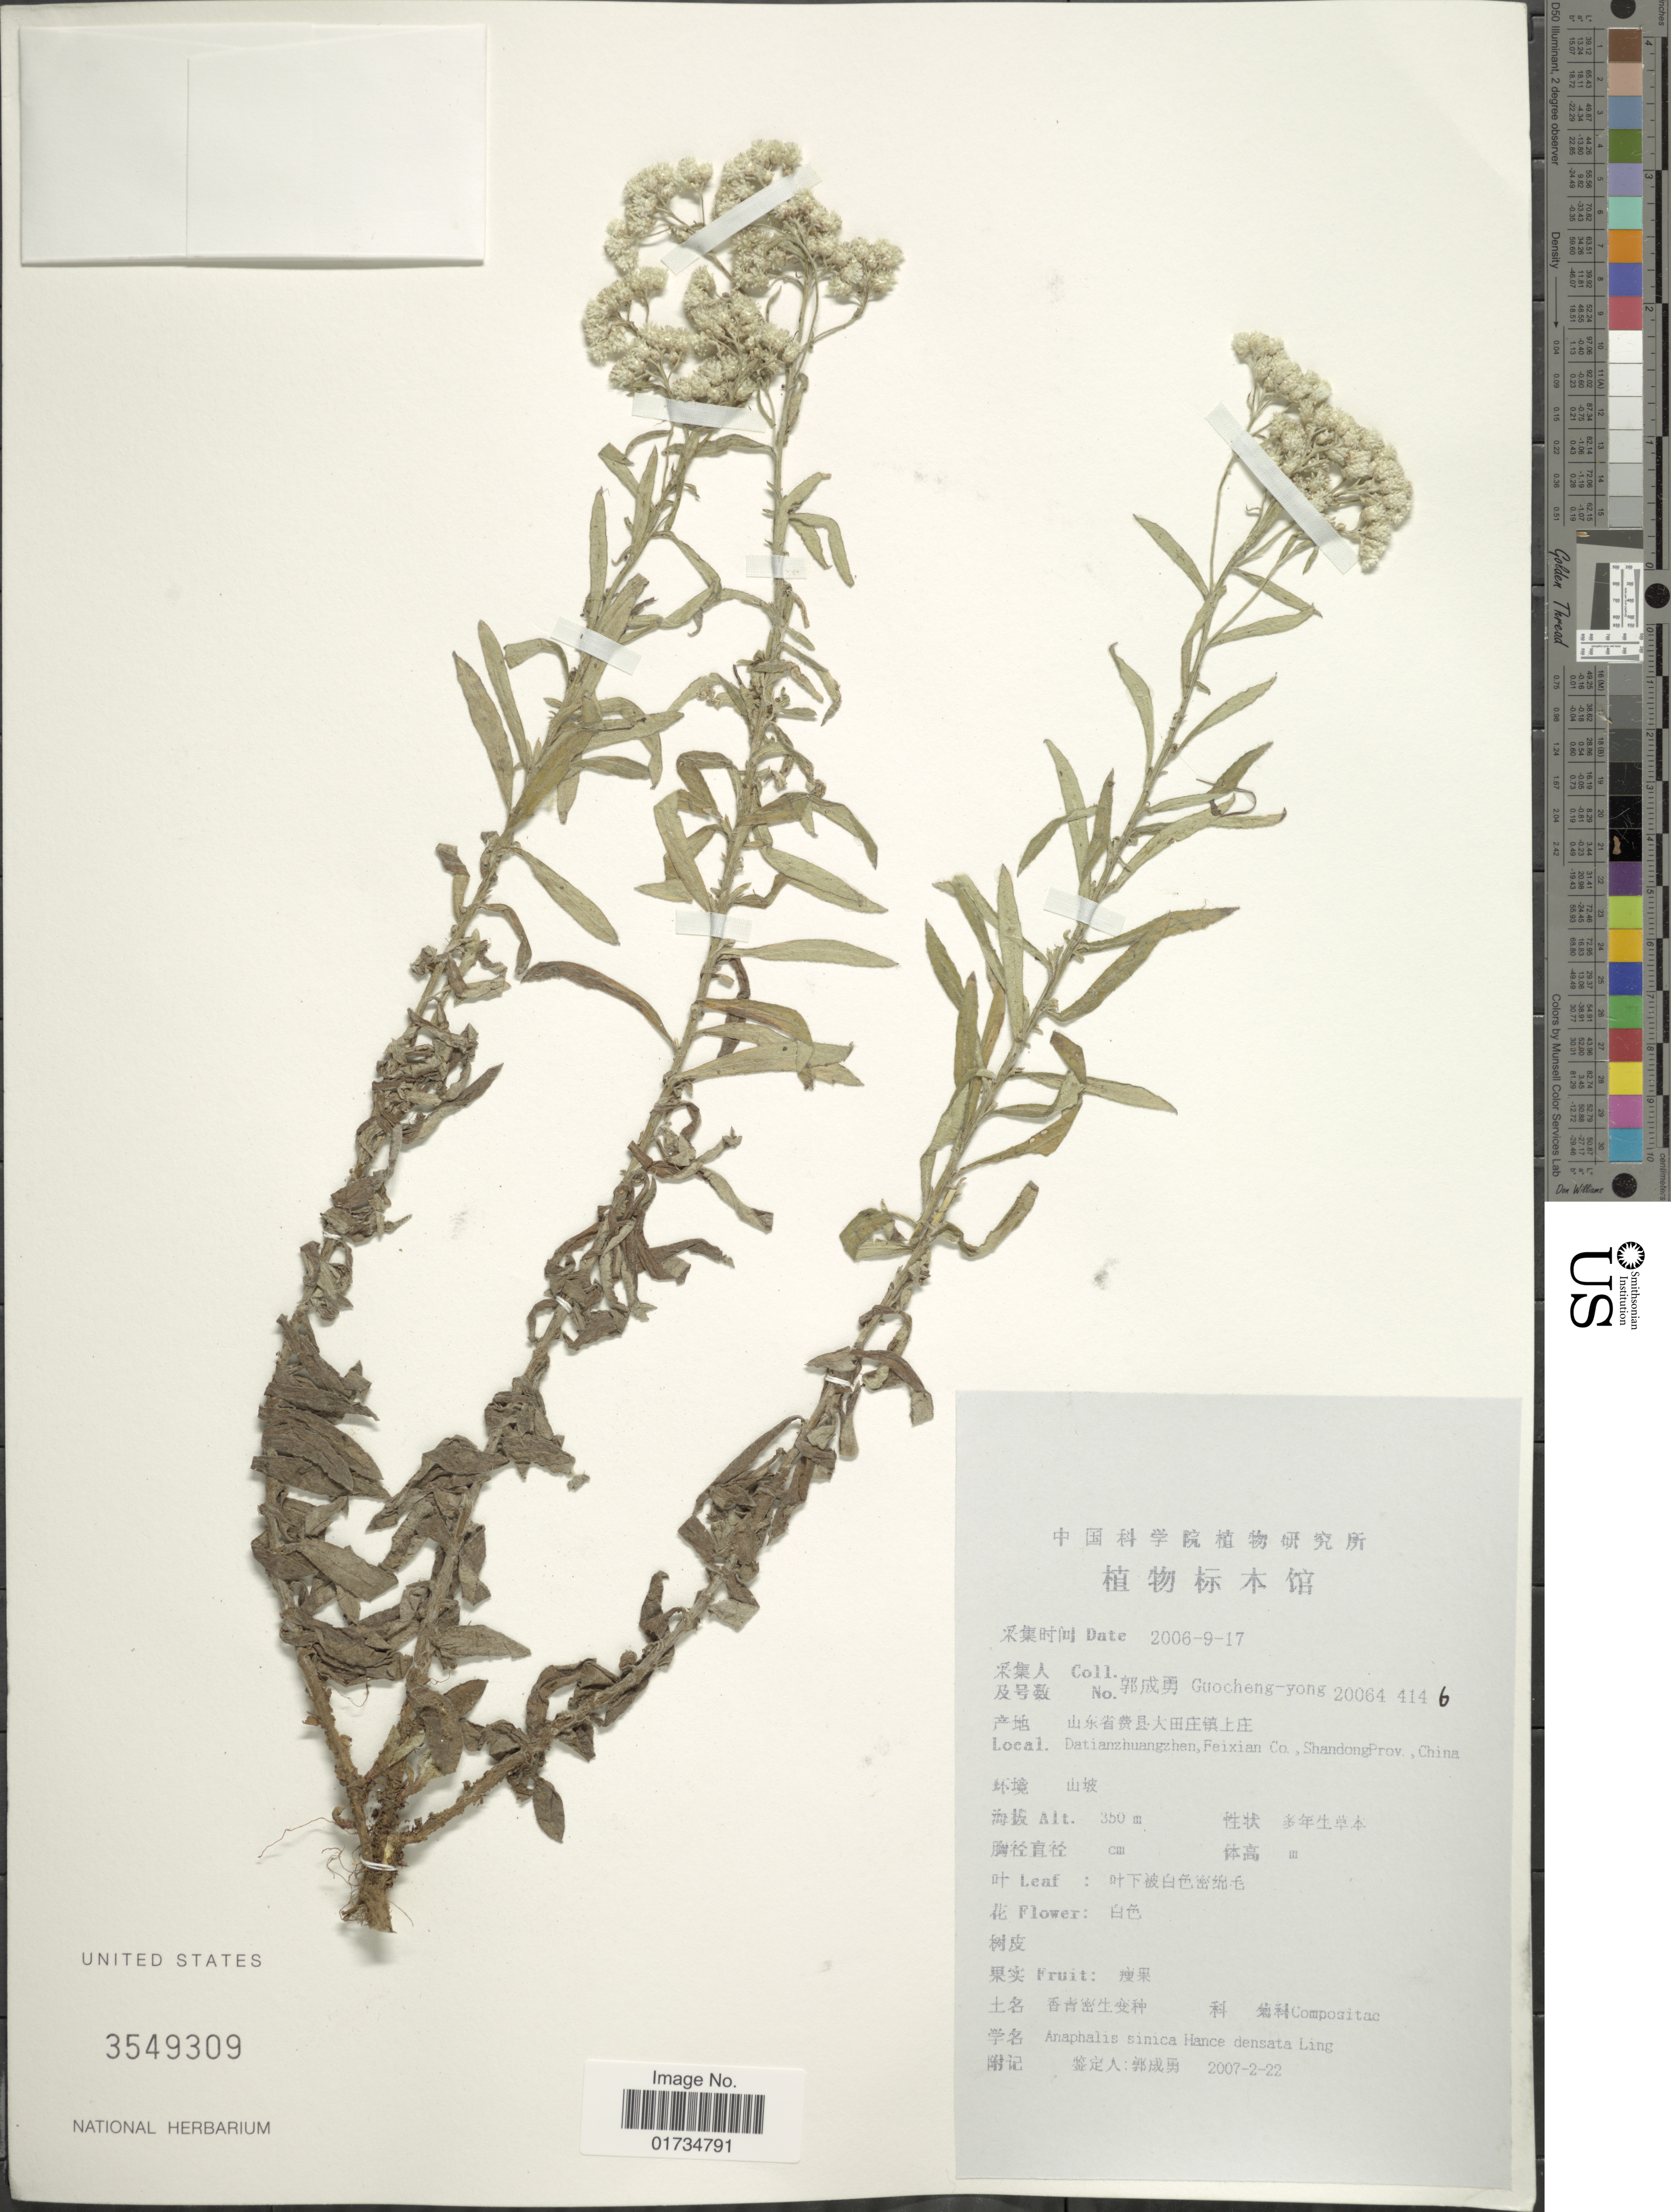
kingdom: Plantae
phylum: Tracheophyta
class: Magnoliopsida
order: Asterales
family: Asteraceae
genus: Anaphalis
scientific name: Anaphalis sinica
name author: Hance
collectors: Guo cheng-yong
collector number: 20064 414 6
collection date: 2006-09-17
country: China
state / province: Shandong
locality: Feixian County; Datianzhuangzhen.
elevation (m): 350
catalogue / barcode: US 3549309